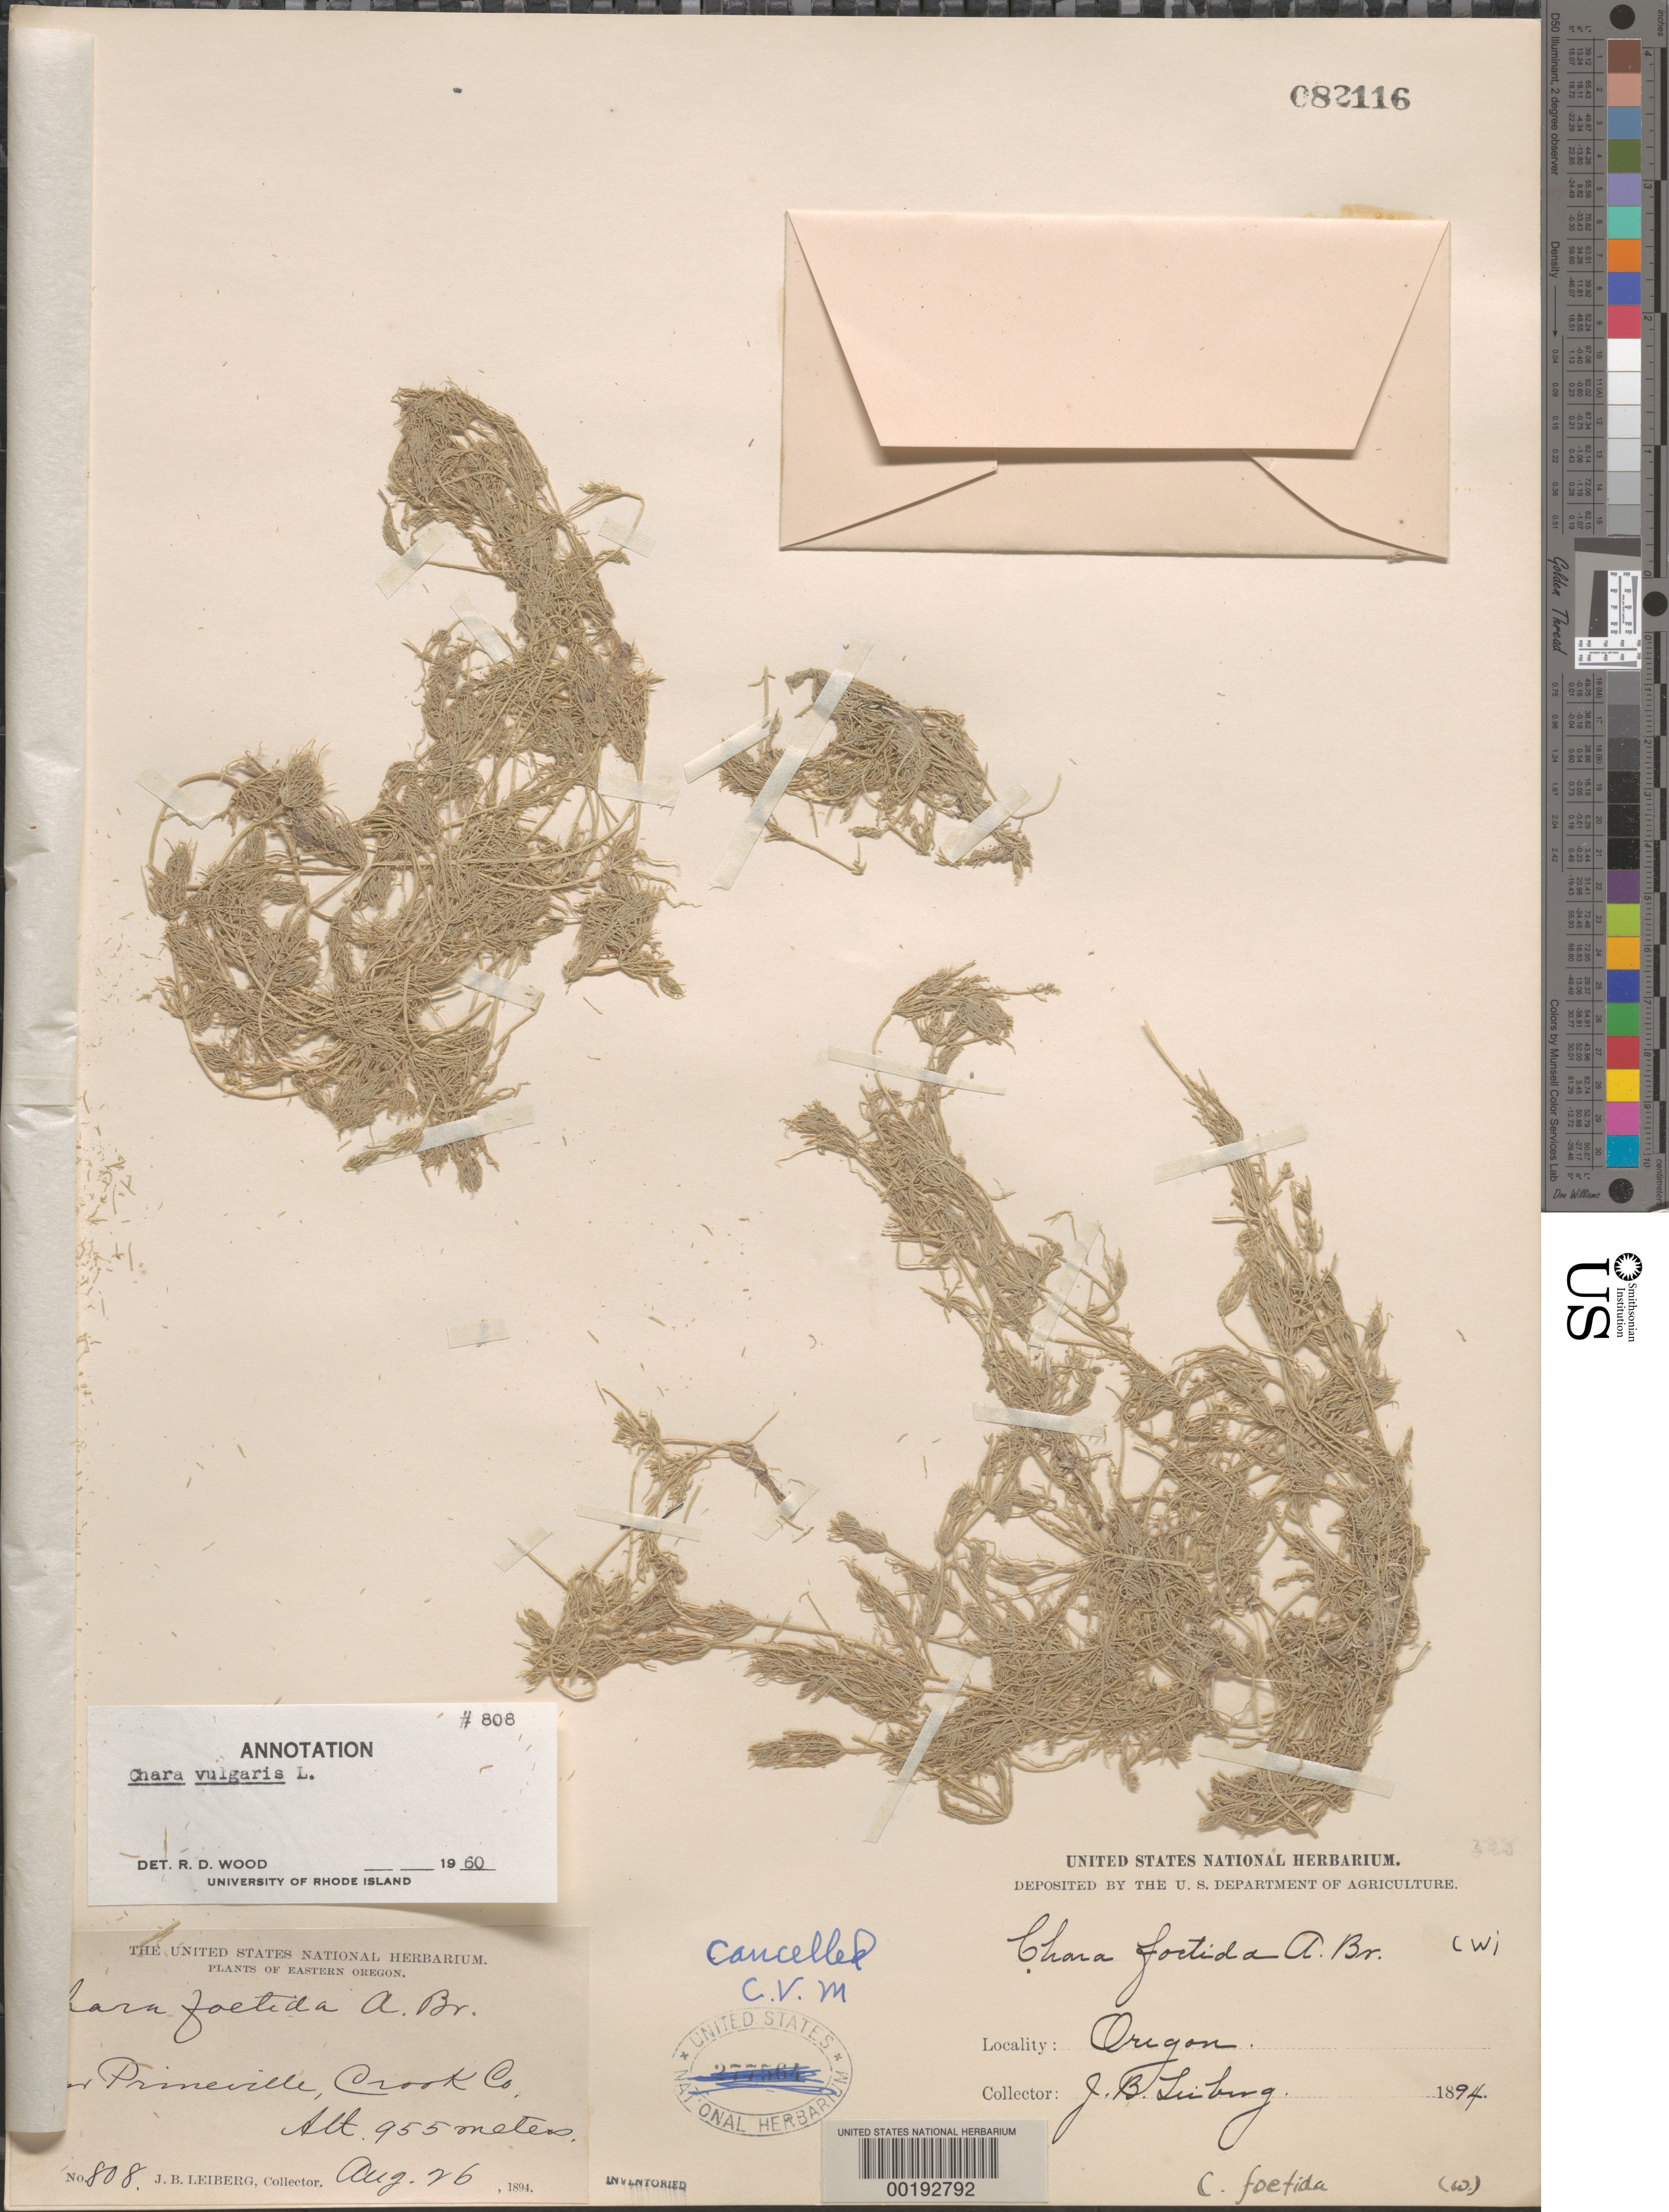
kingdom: Plantae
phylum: Charophyta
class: Charophyceae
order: Charales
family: Characeae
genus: Chara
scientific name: Chara vulgaris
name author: L.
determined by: Wood, R. D.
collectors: J. Lieberg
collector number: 808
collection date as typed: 26 Aug 1894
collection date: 1894-08-26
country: United States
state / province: Oregon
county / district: Crook County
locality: Near Prineville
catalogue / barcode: US 82116